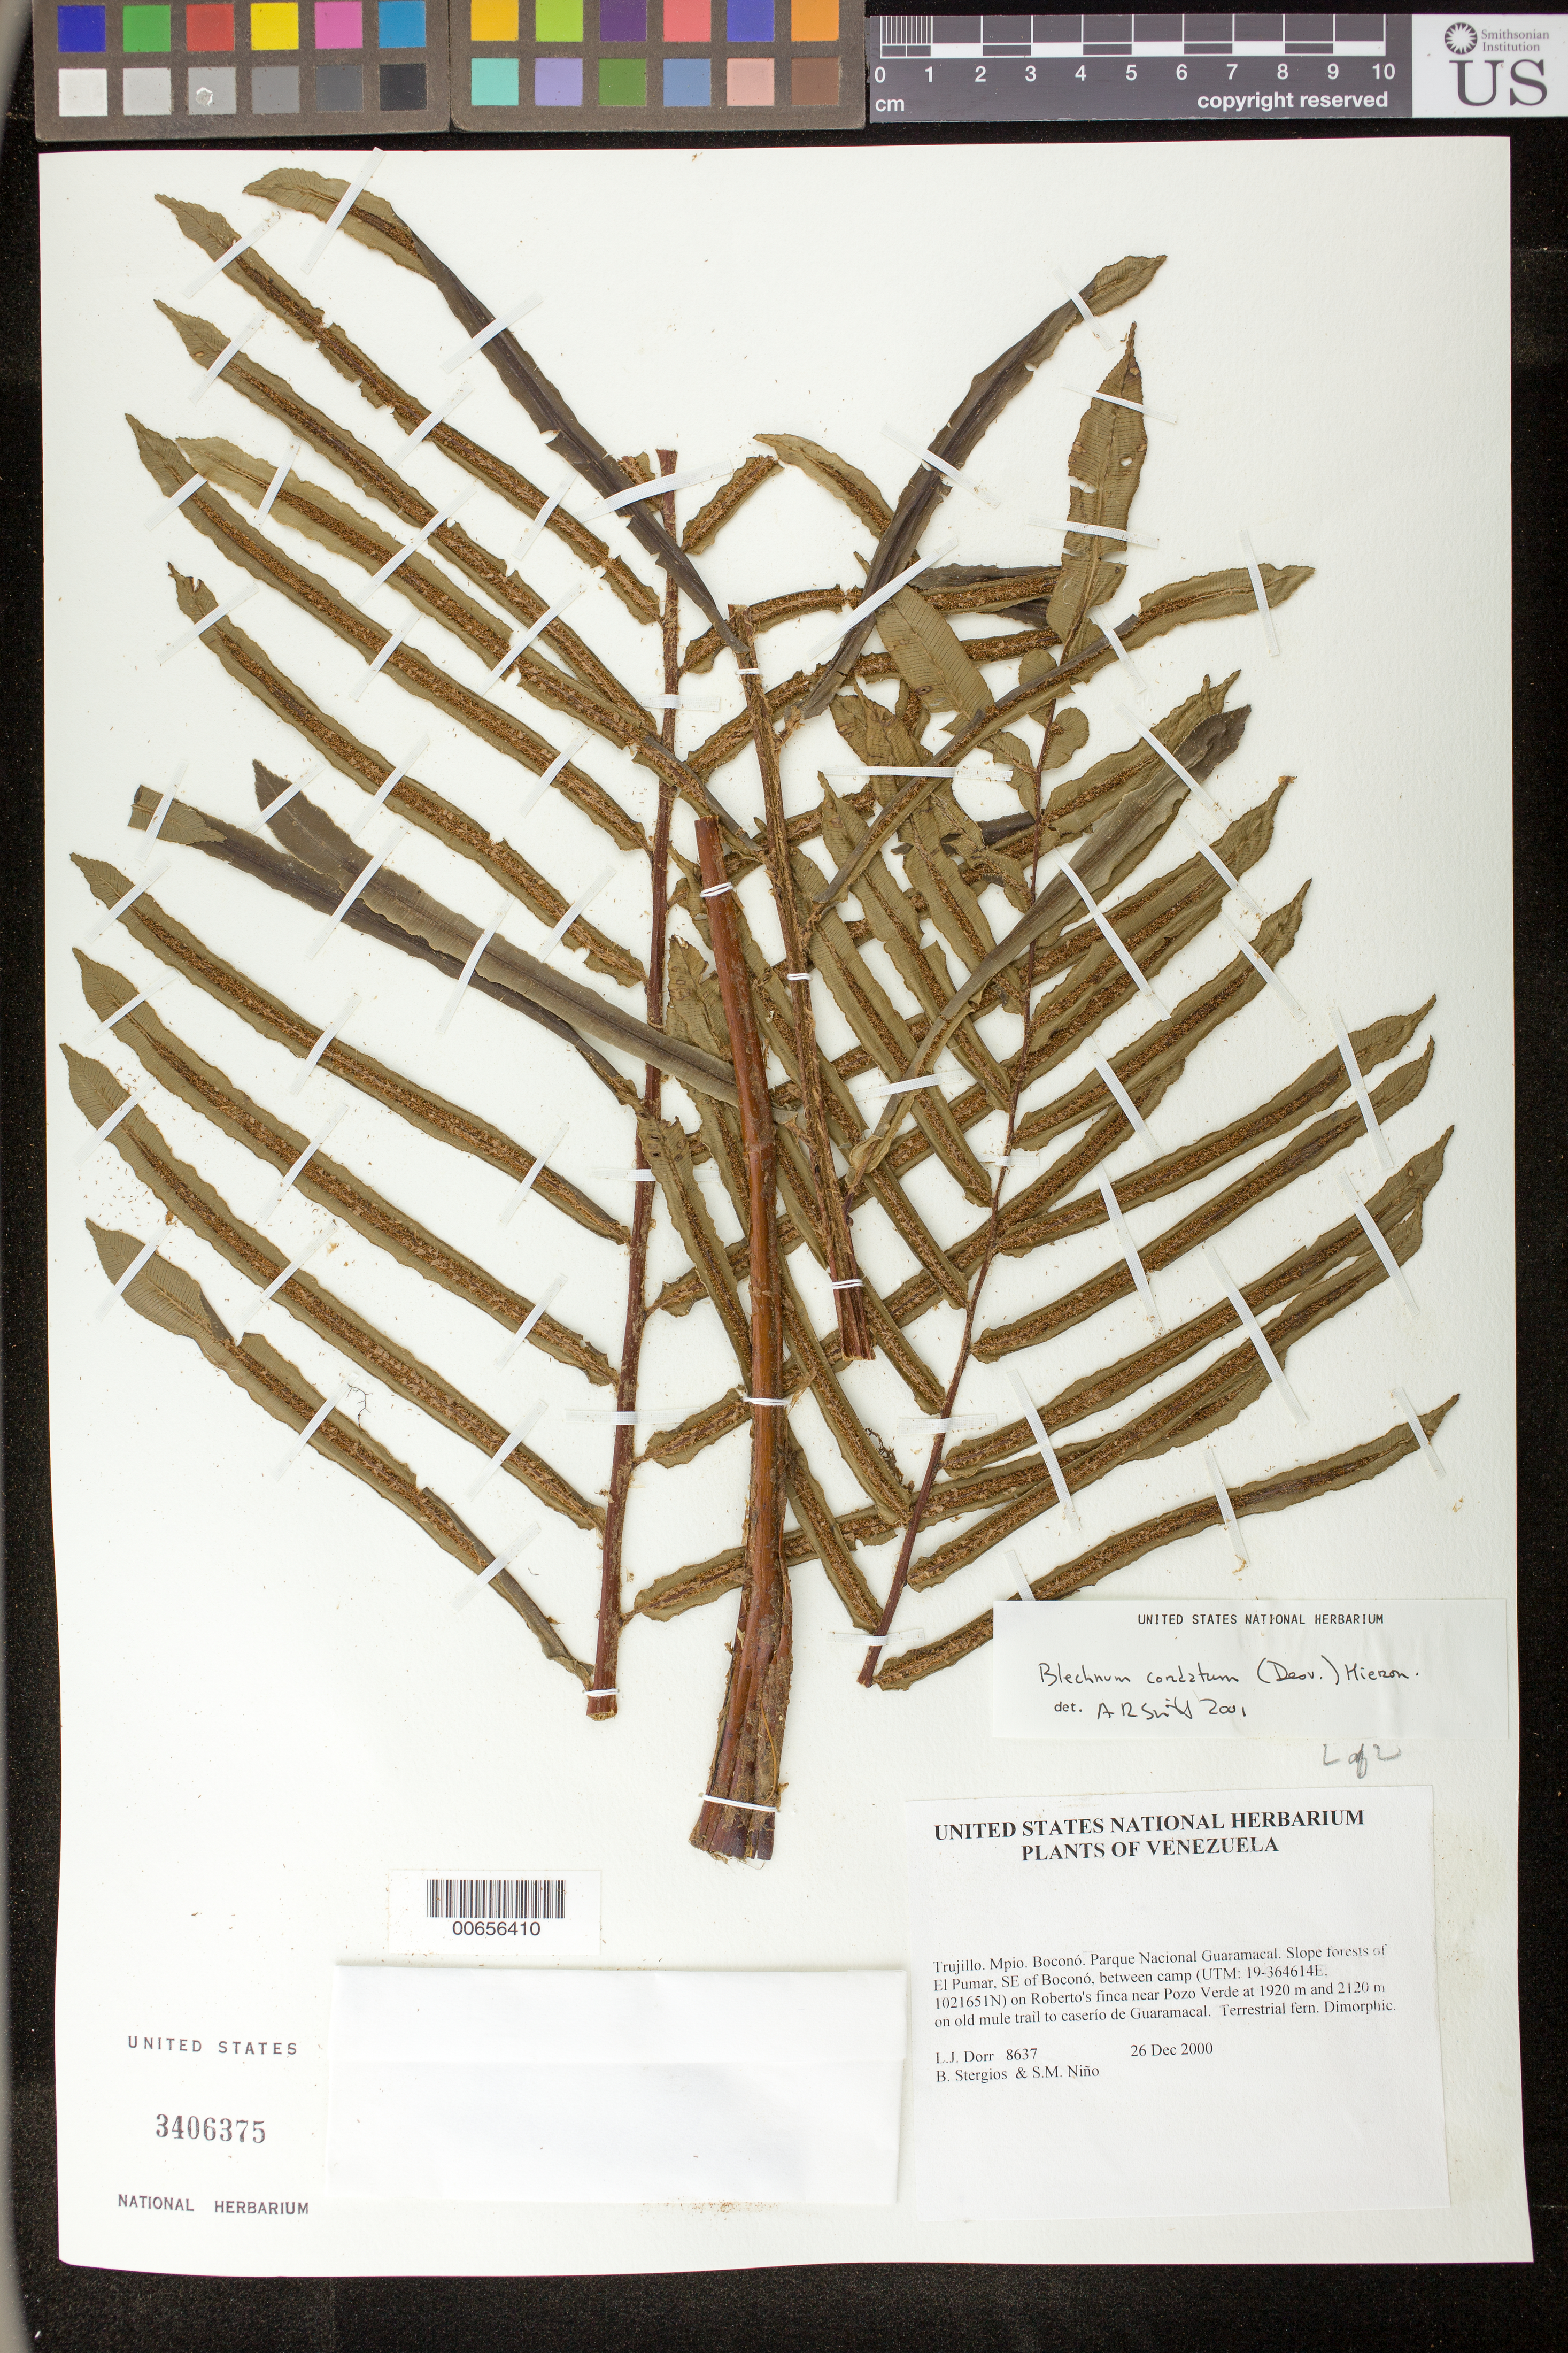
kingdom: Plantae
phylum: Tracheophyta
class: Polypodiopsida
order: Polypodiales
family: Blechnaceae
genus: Blechnum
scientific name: Blechnum cordatum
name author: (Desv.) Hieron.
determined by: Smith, Alan R., (UC)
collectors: L. J. Dorr, B. G. Stergios & S. M. Niño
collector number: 8637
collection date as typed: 26 Dec 2000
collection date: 2000-12-26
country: Venezuela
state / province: Trujillo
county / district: Boconó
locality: Parque Nacional Guaramacal. El Pumar, SE of Boconó, between camp on Roberto's finca near Pozo Verde at 1920 m and 2120 m on old mule trail to caserío de Guaramacal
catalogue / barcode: US 3406375